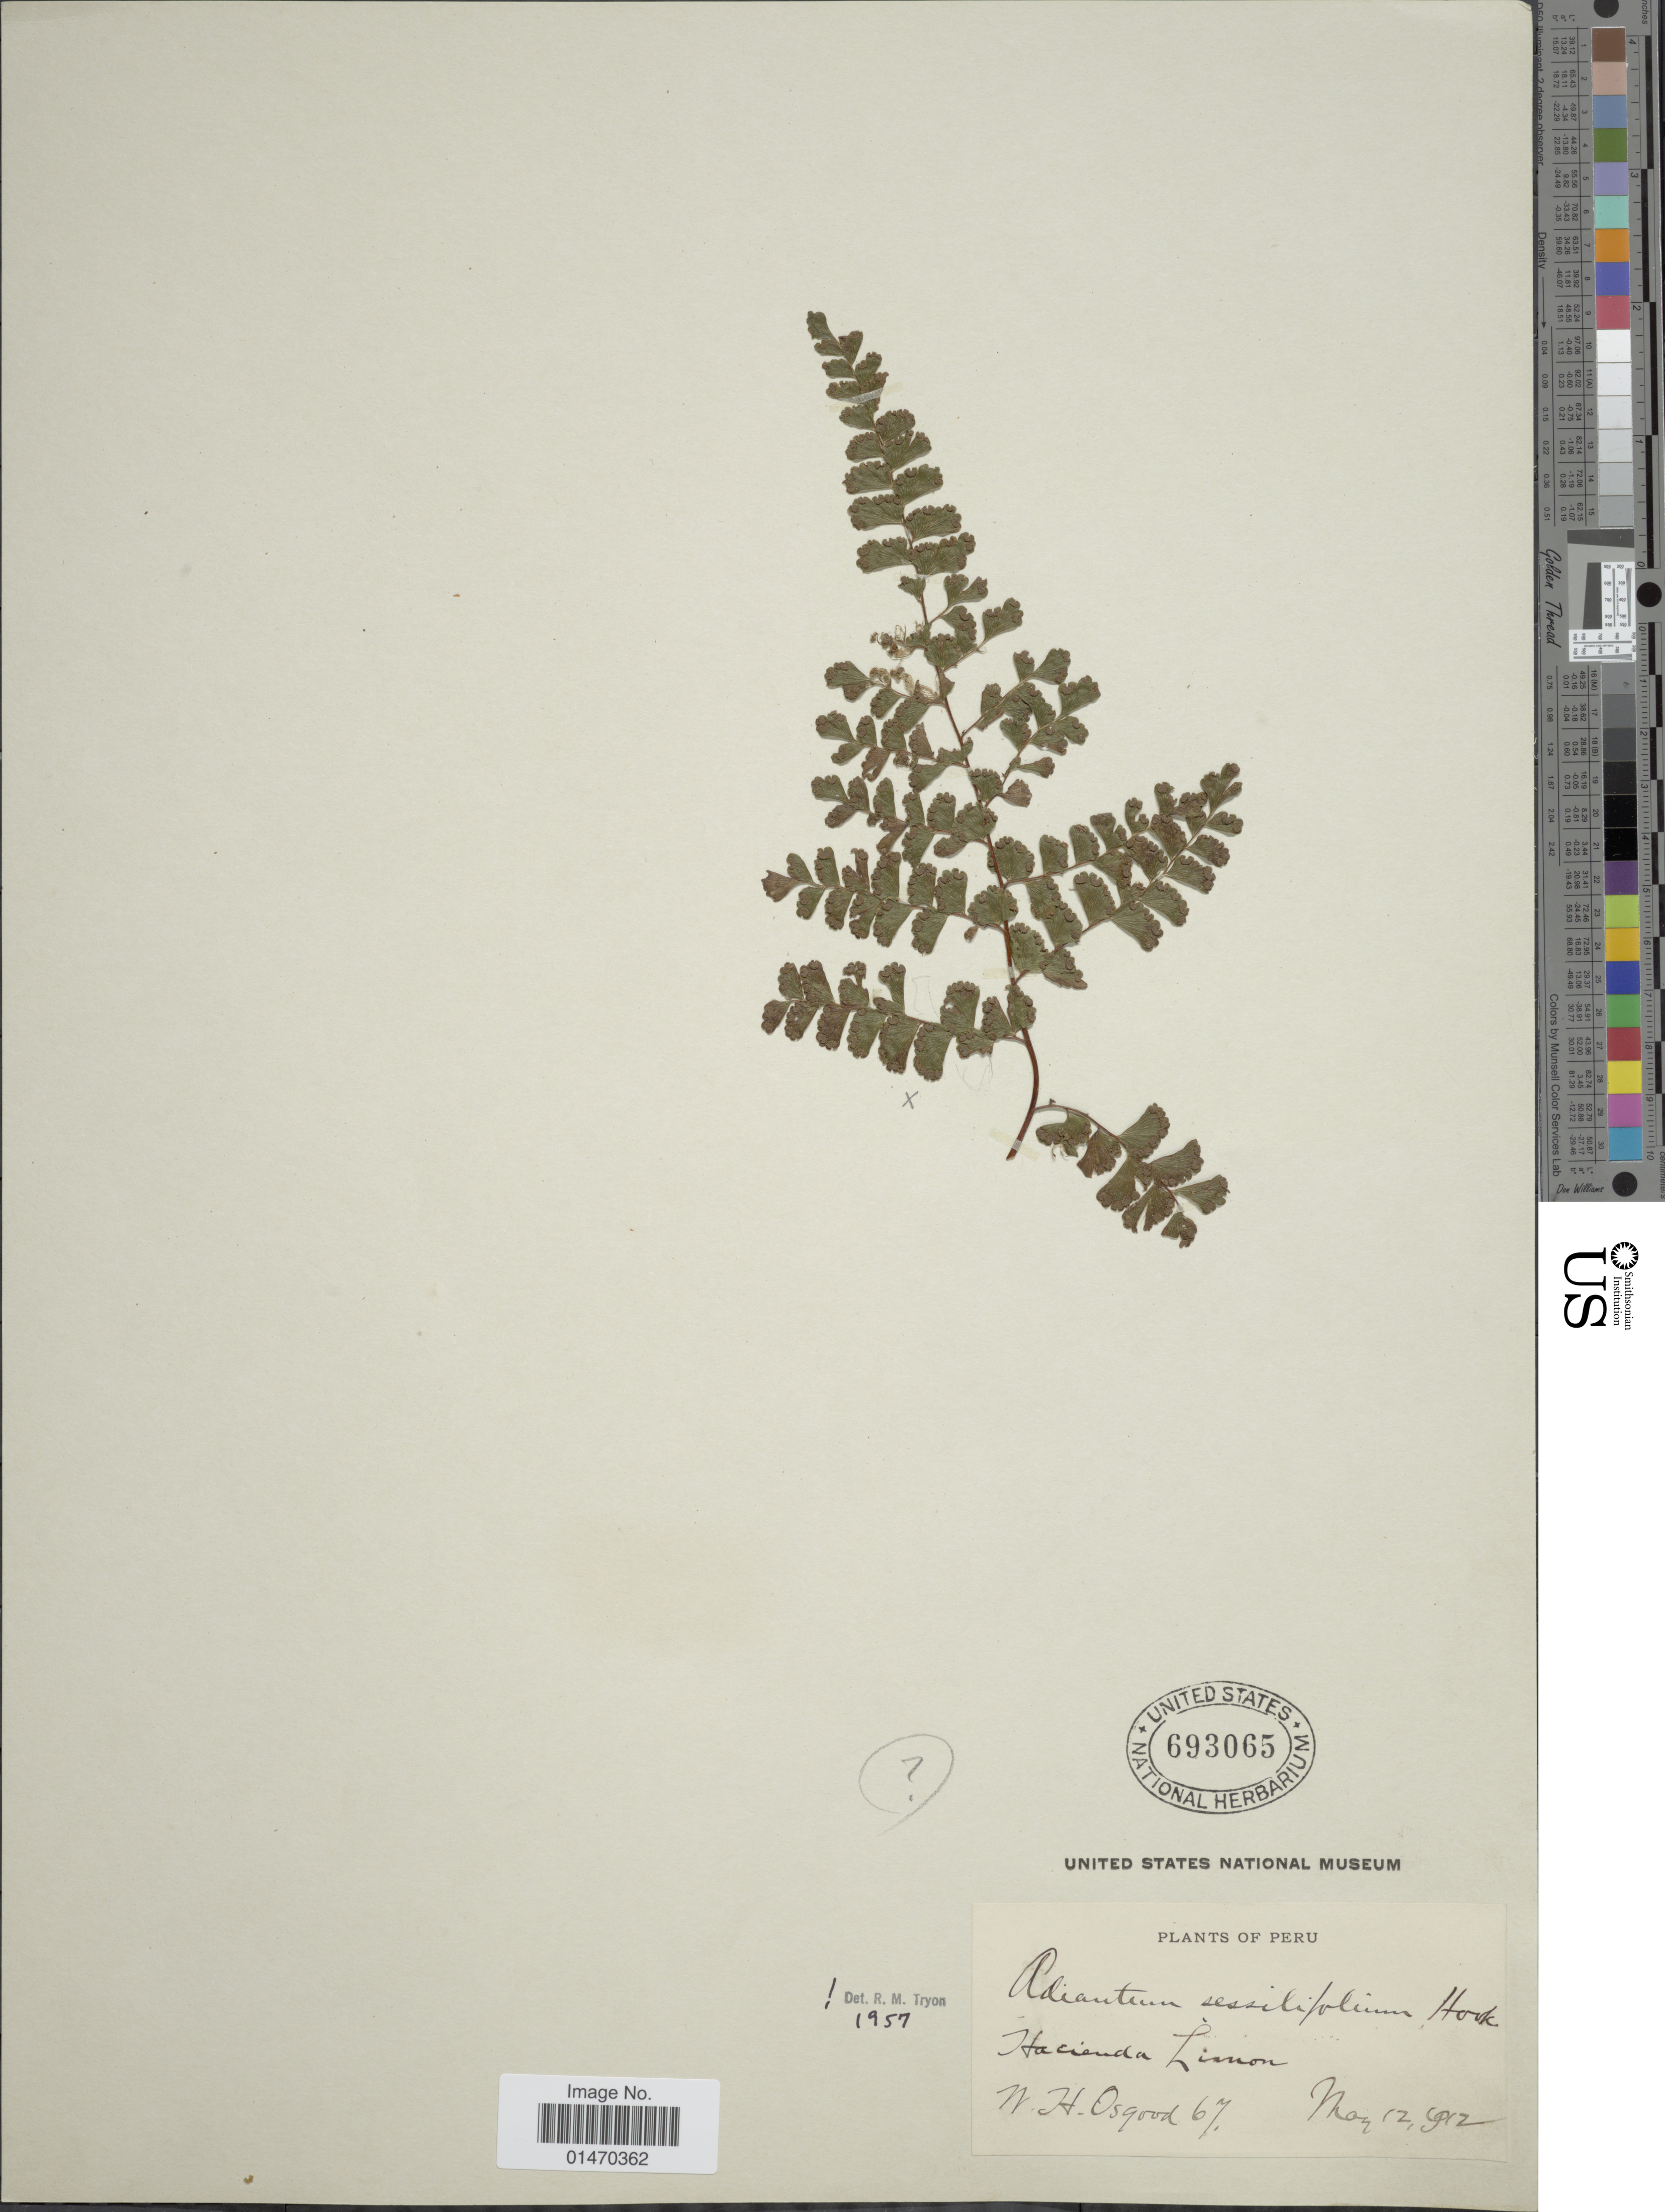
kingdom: Plantae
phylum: Tracheophyta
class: Polypodiopsida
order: Polypodiales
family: Pteridaceae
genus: Adiantum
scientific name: Adiantum henslovianum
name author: Hook. f.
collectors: W. Osgood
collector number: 67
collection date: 1912-05-12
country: Peru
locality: Hacienda Limon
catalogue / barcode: US 693065